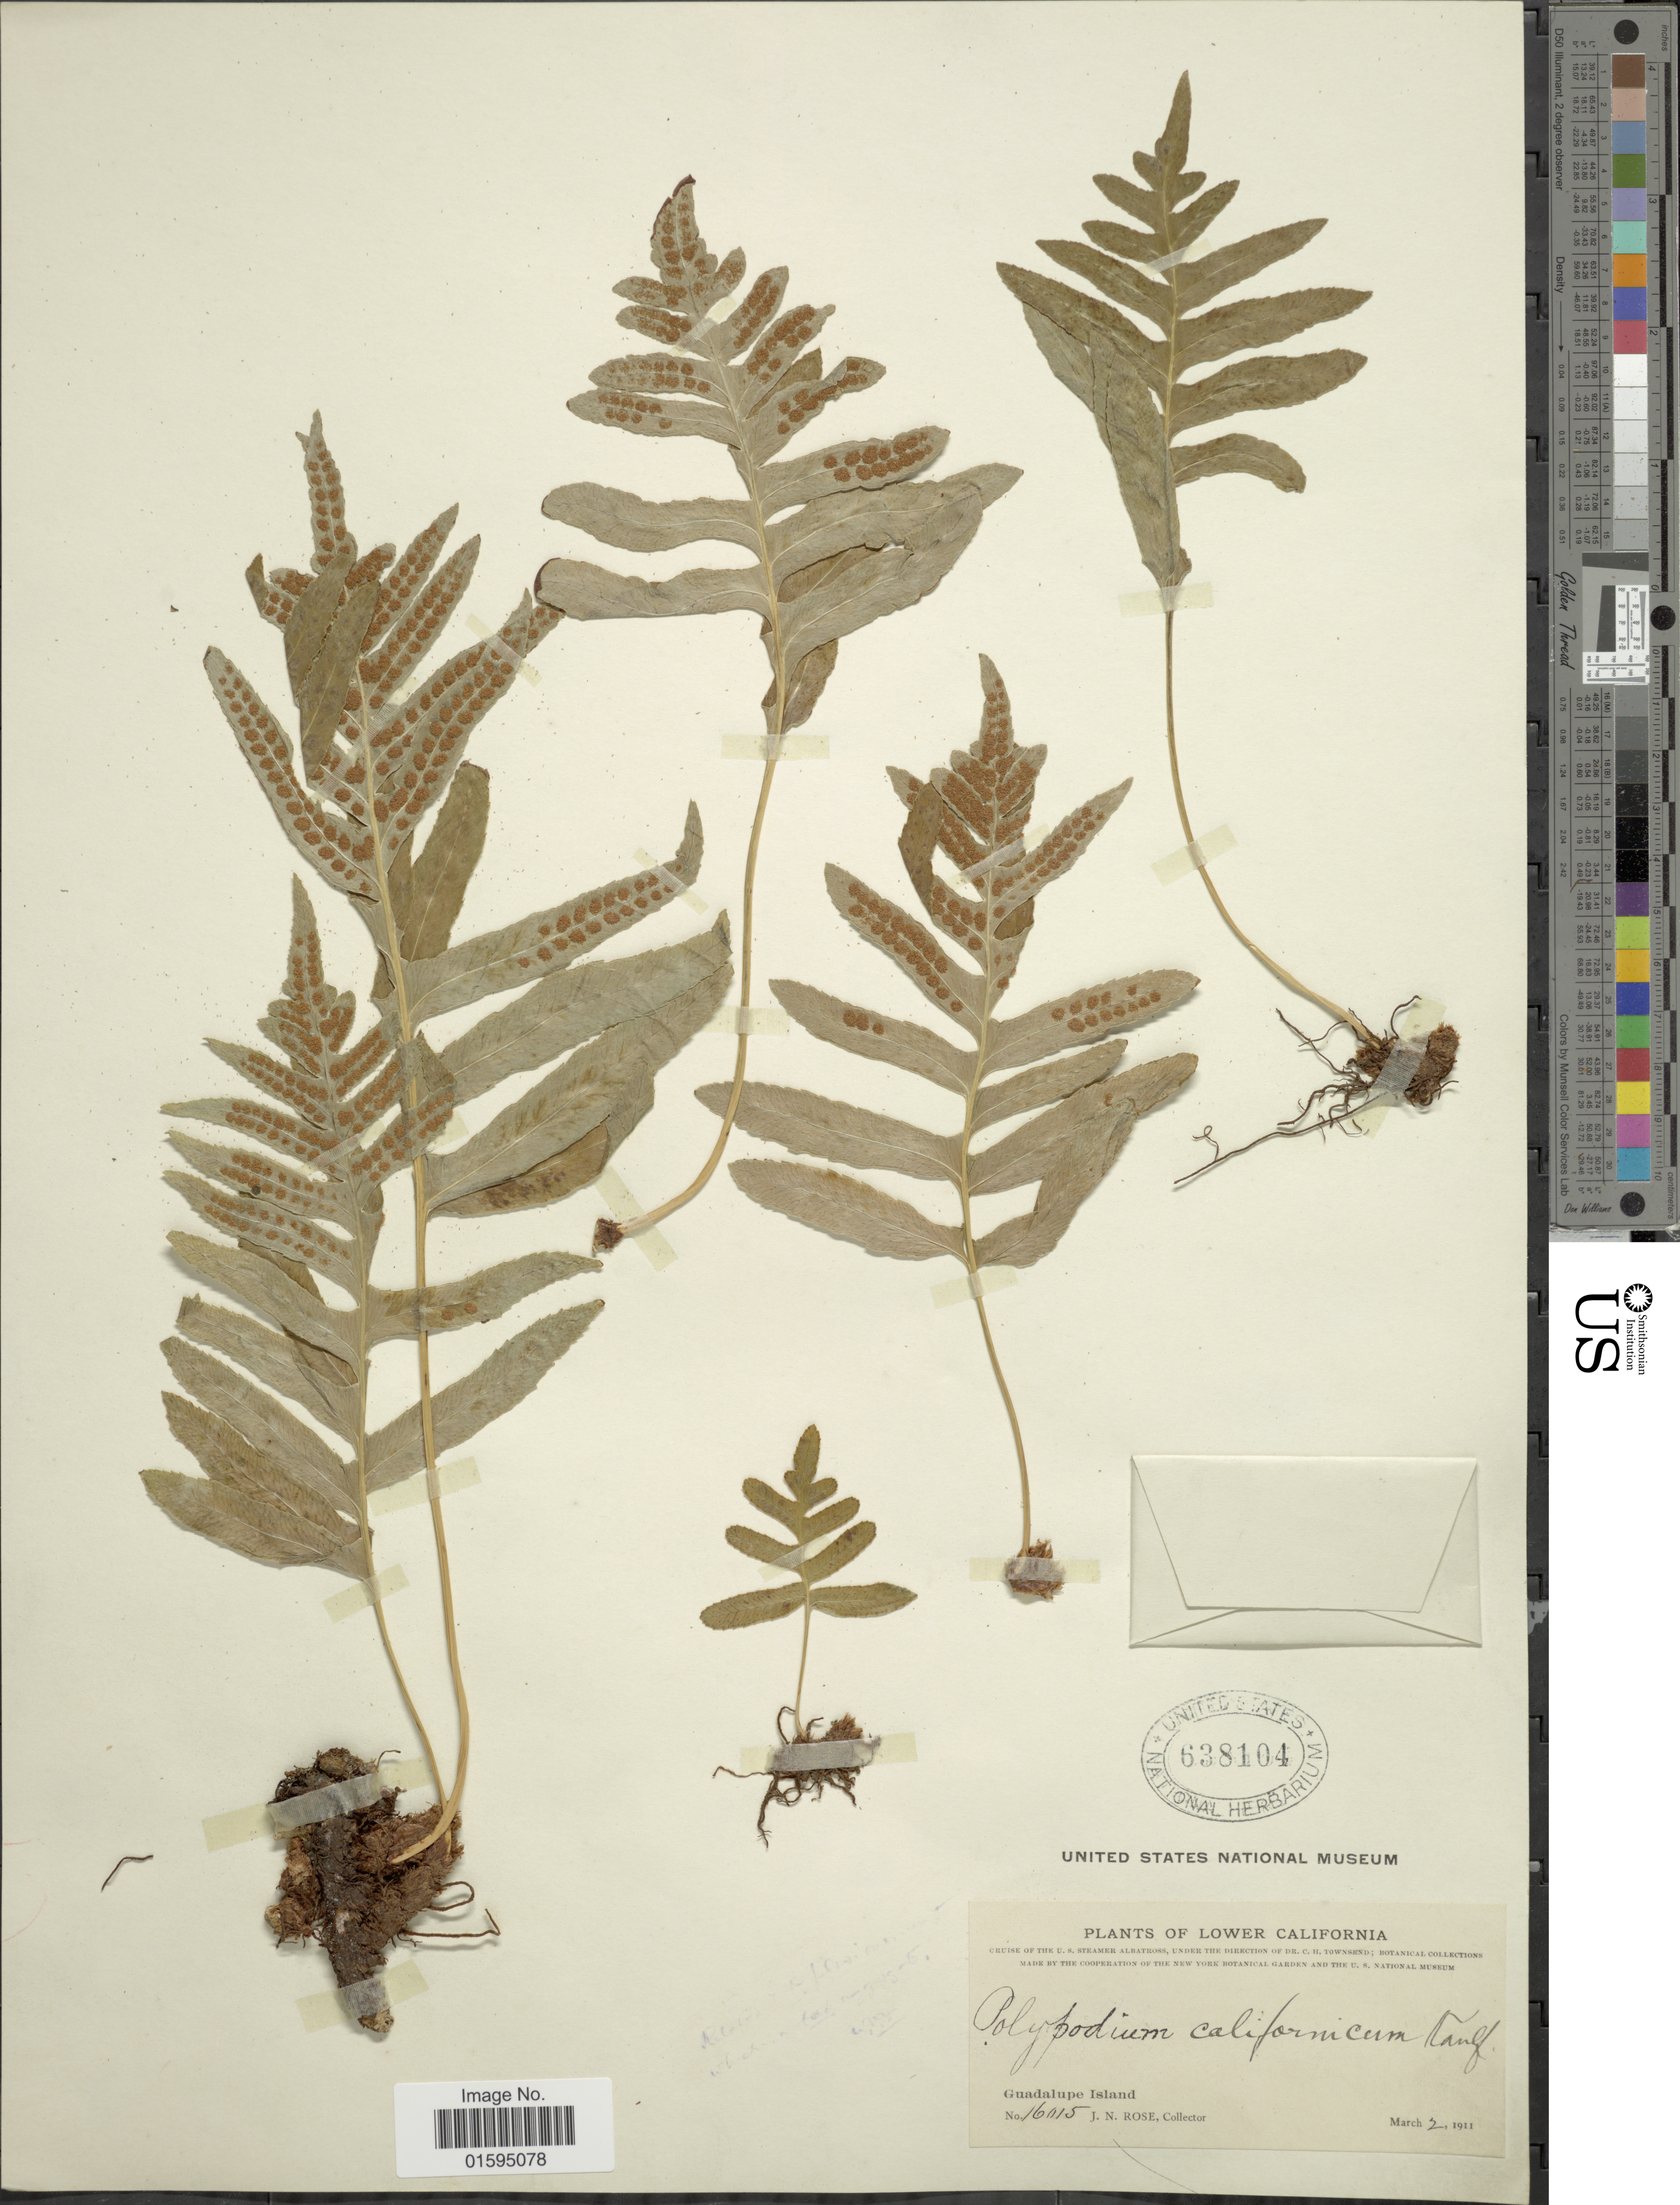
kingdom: Plantae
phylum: Tracheophyta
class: Polypodiopsida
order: Polypodiales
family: Polypodiaceae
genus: Polypodium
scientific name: Polypodium californicum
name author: Kaulf.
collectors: J. N. Rose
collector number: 16015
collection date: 1911-03-02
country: Mexico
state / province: Baja California Norte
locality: Lower California, Guadalupe Island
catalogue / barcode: US 638104